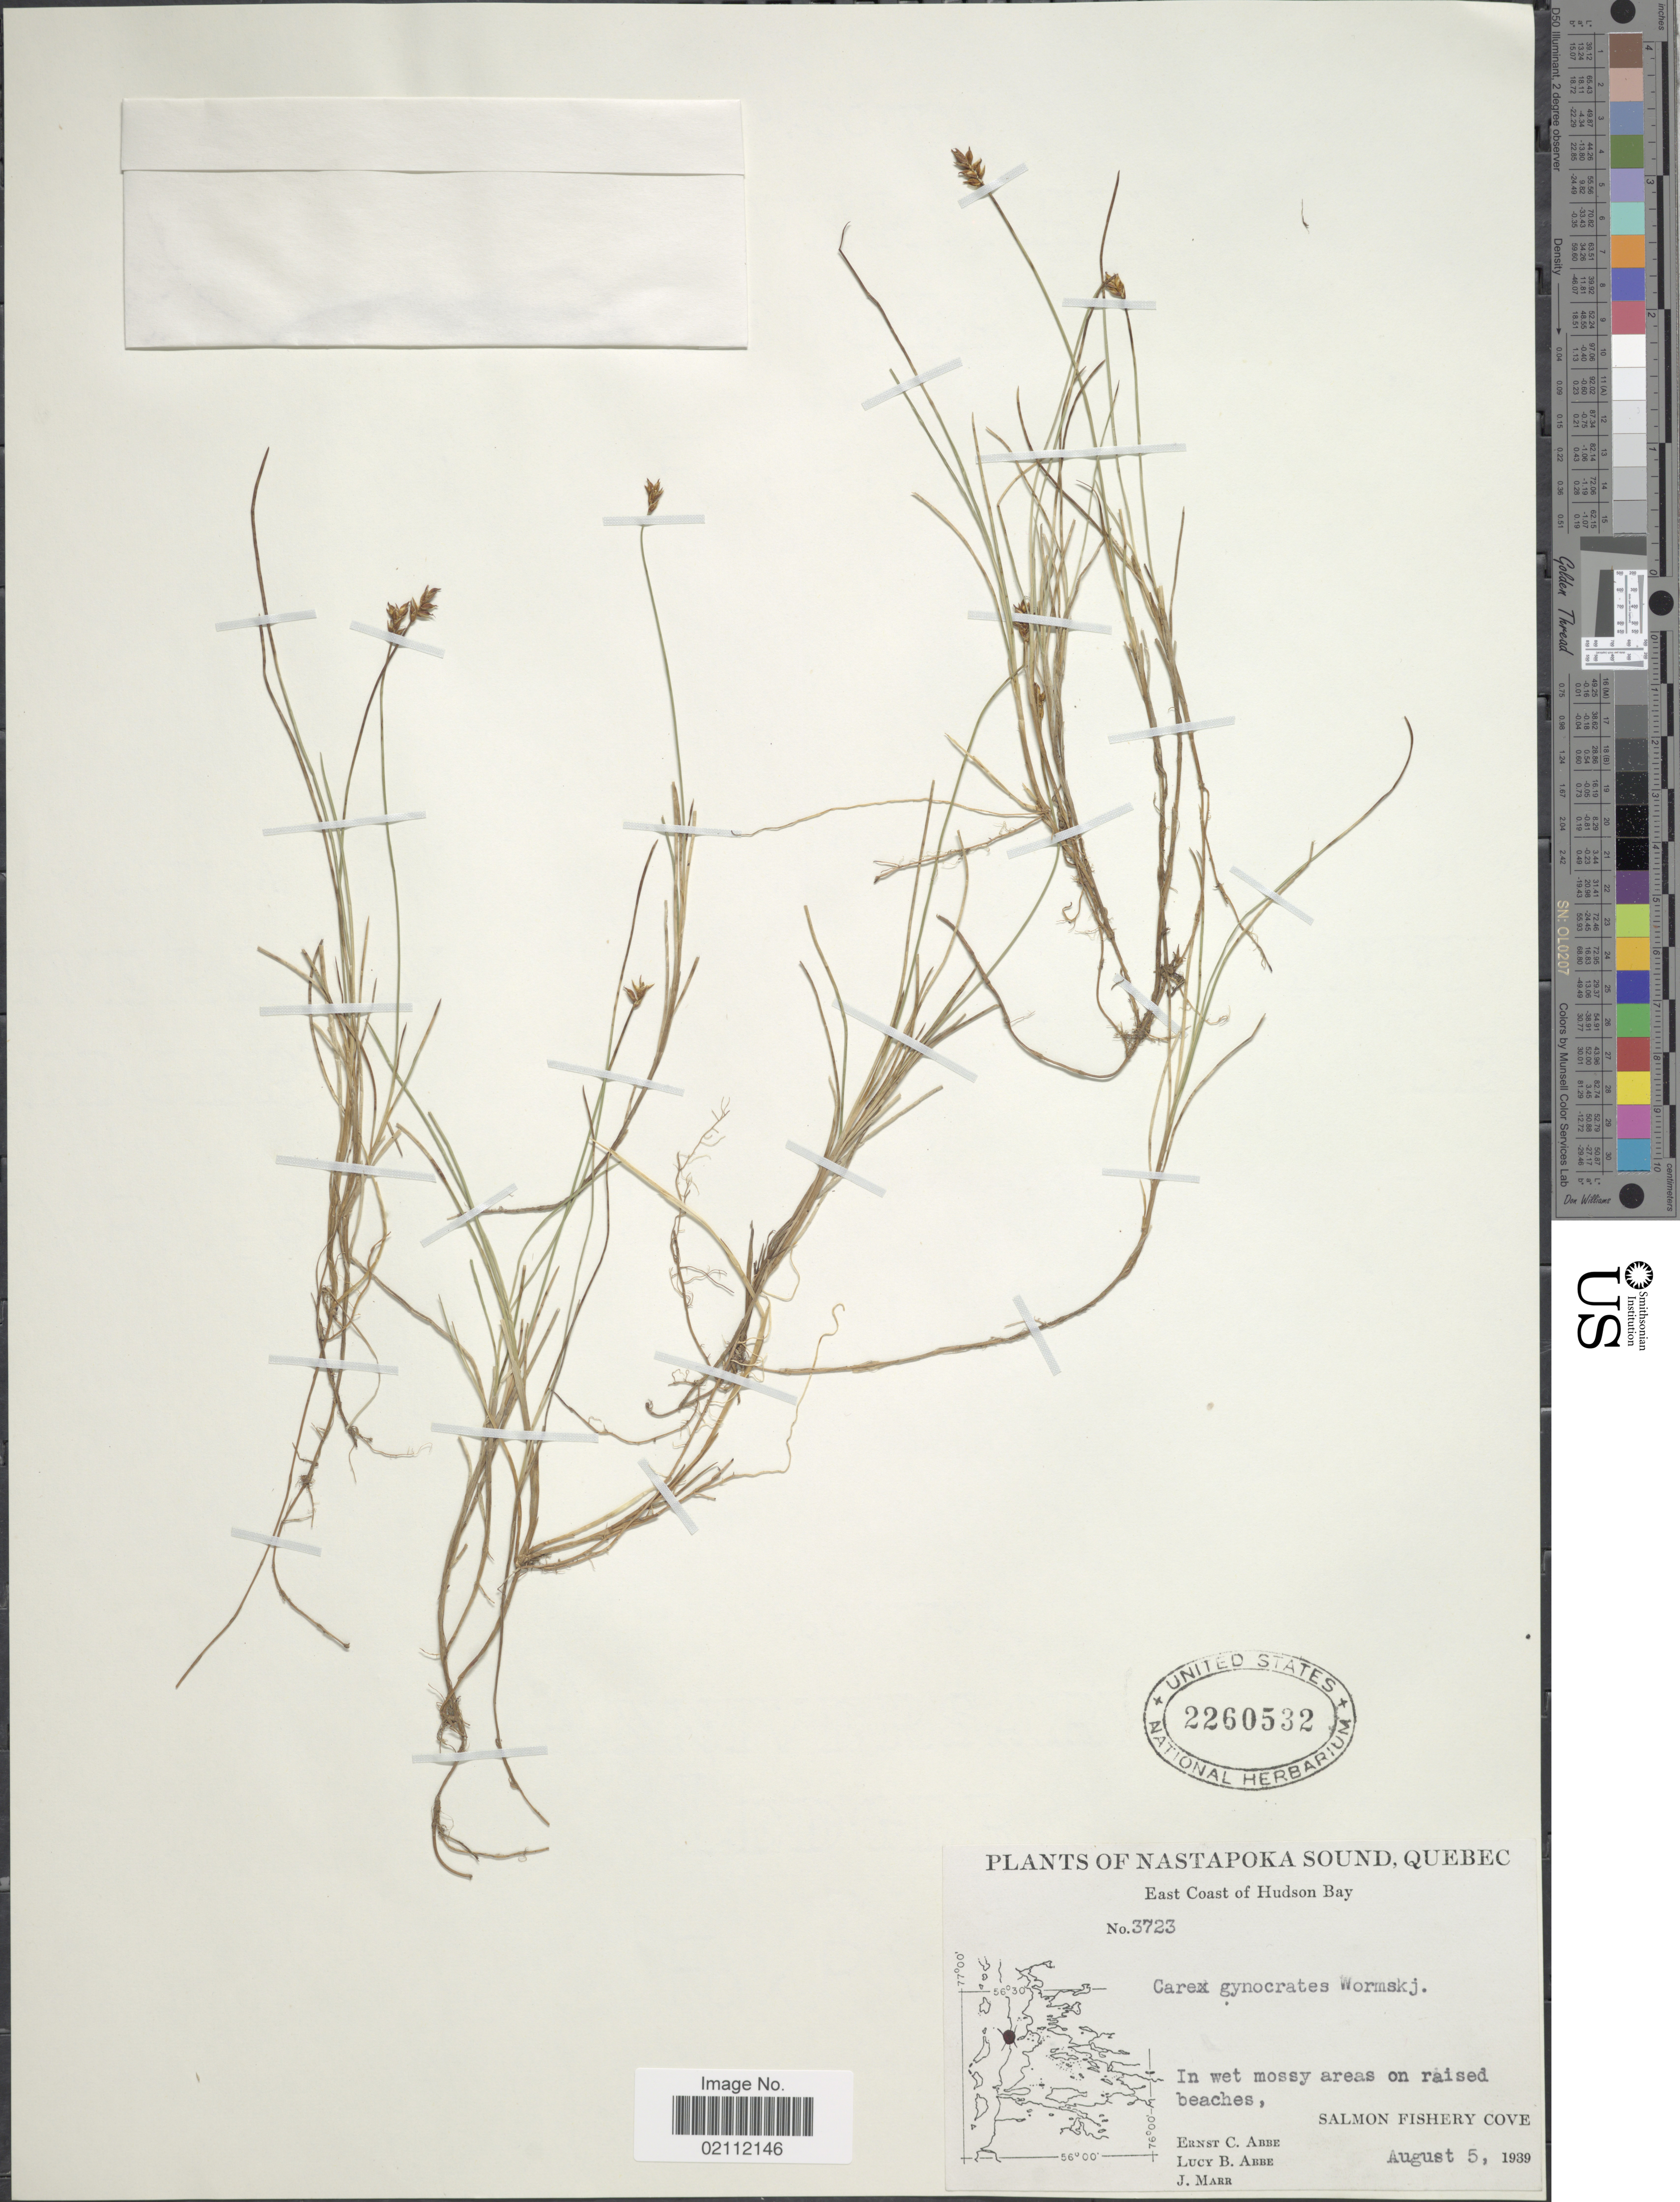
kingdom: Plantae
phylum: Tracheophyta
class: Liliopsida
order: Poales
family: Cyperaceae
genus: Carex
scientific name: Carex nardina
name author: (Hornem.) Fr.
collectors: E. C. Abbe, L. B. Abbe & J. Marr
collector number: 3723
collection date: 1939-08-05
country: Canada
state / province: Quebec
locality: Nastapoka Sound, East Coast of Hudson Bay. Salmon Fishery Cove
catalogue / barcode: US 2260532